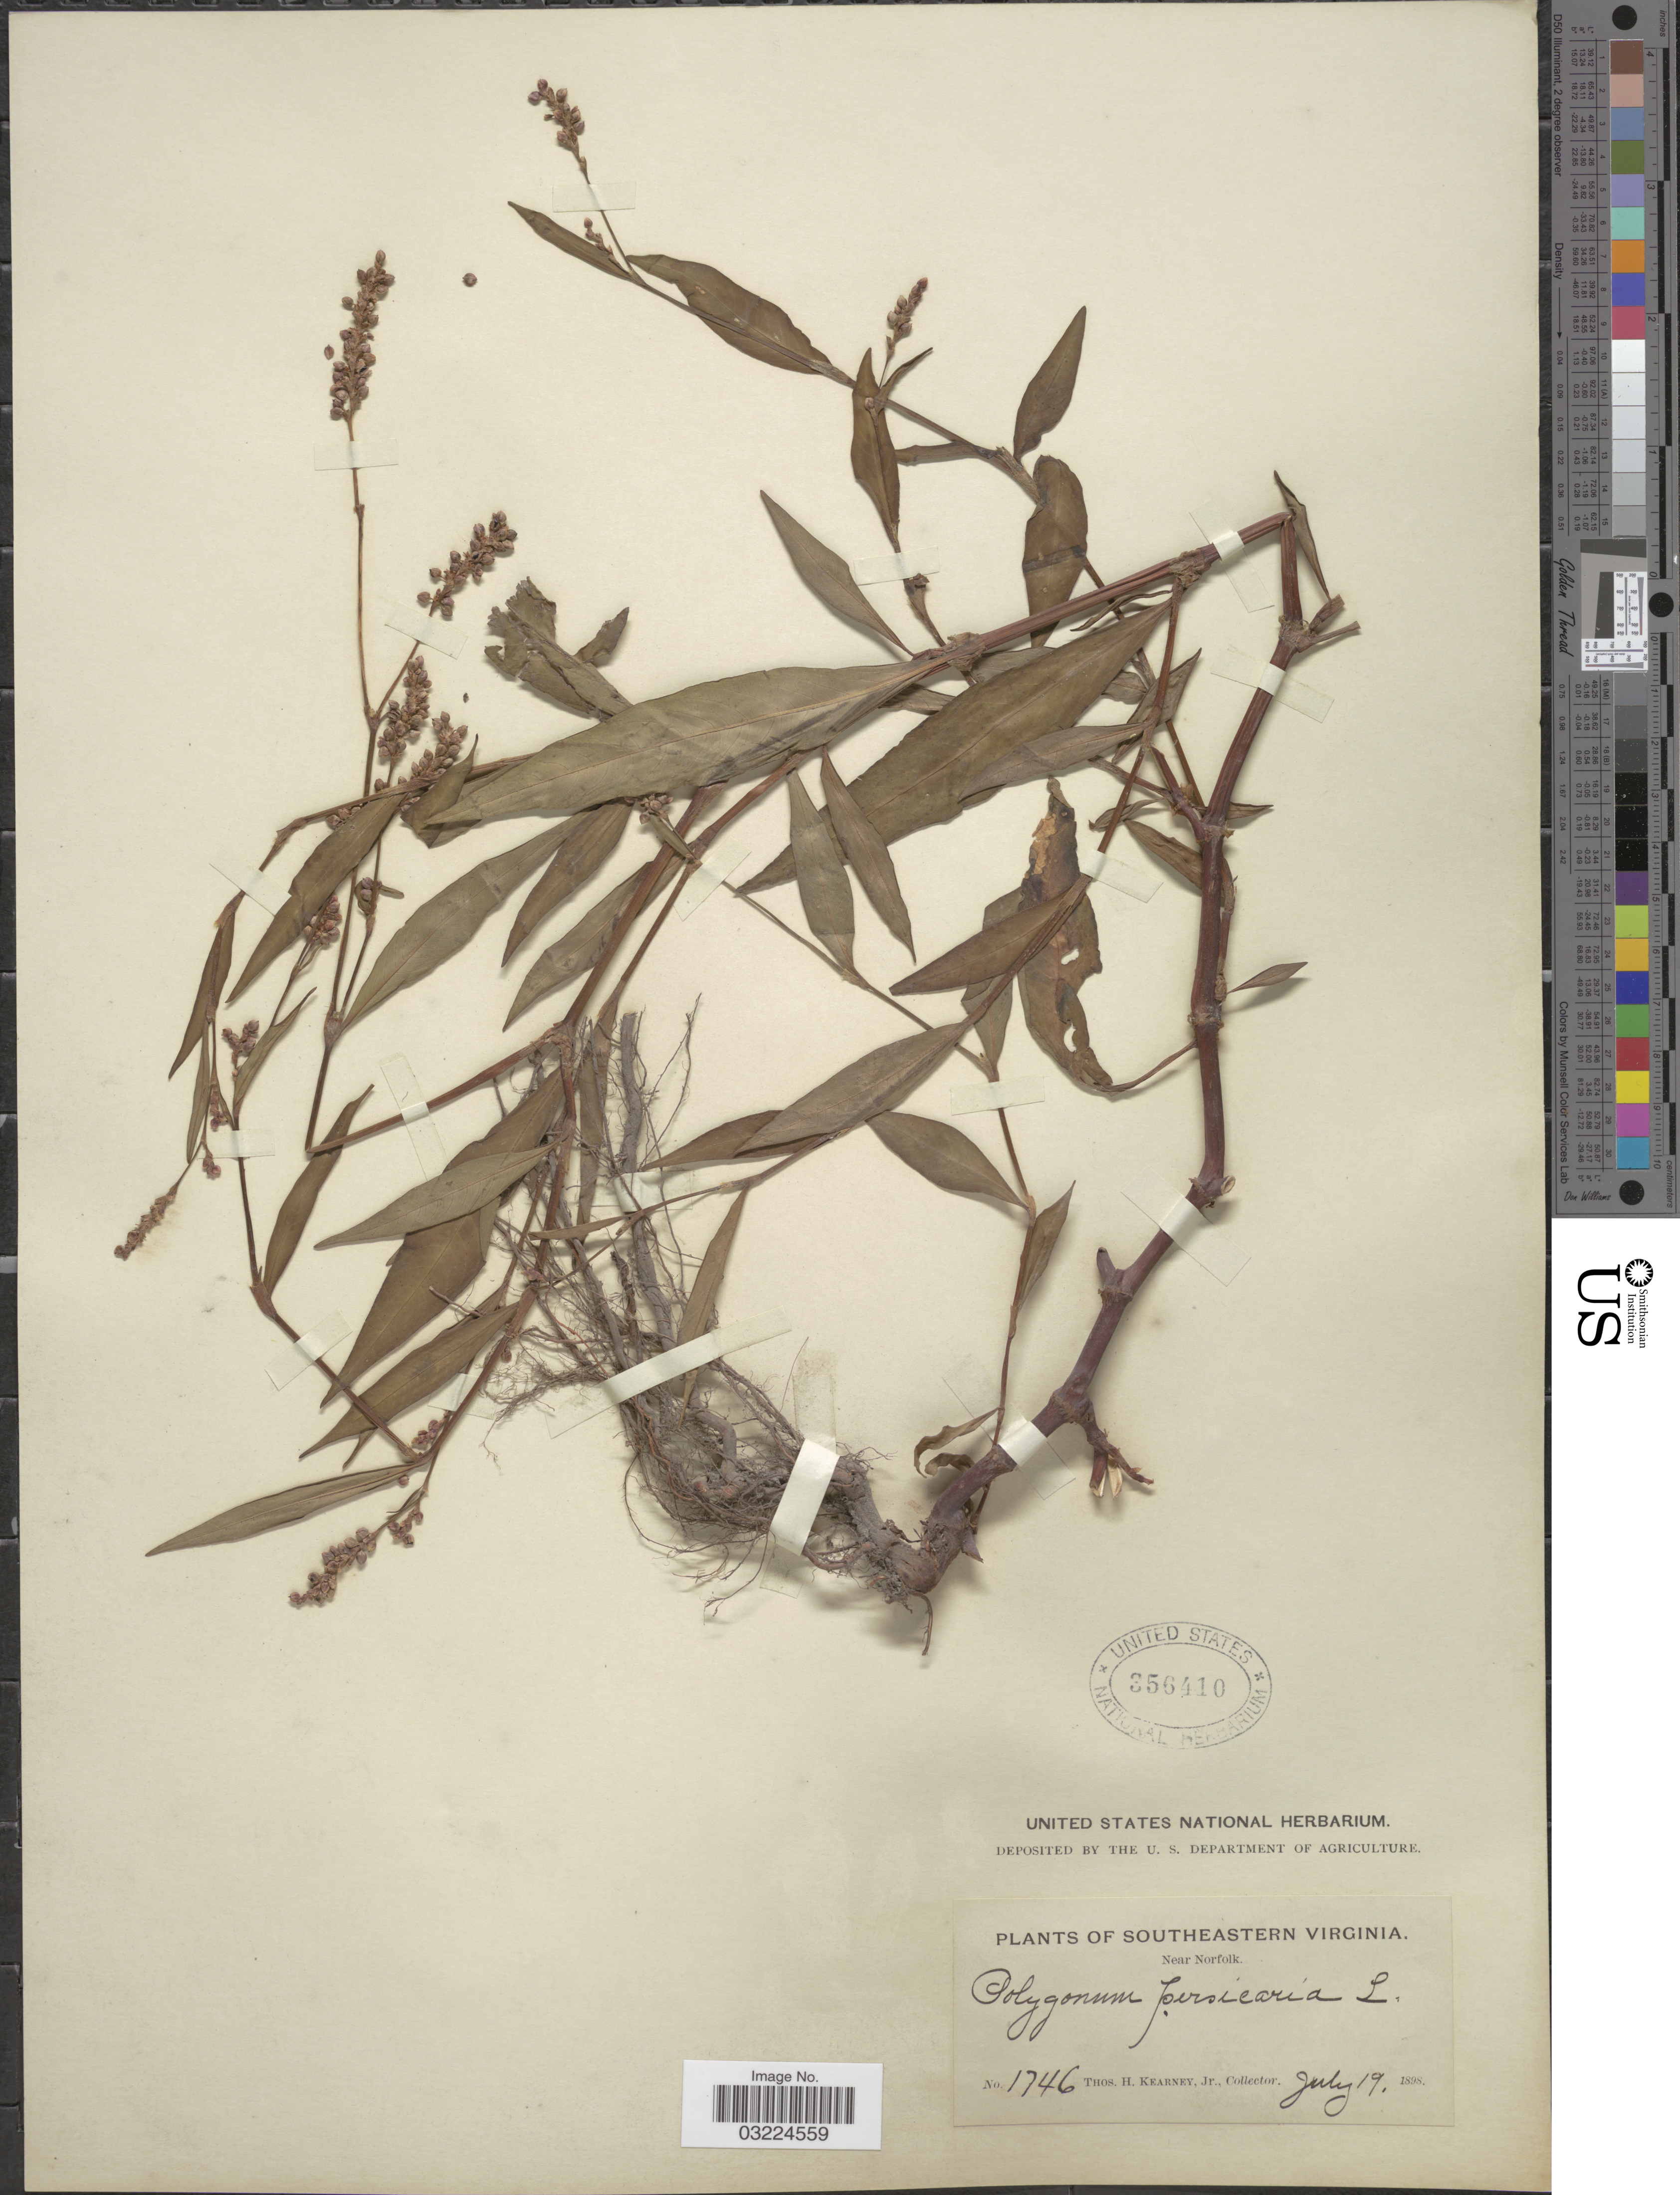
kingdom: Plantae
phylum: Tracheophyta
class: Magnoliopsida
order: Caryophyllales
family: Polygonaceae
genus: Persicaria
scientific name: Persicaria maculosa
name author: S.F. Gray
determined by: Atha, D. E.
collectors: T. H. Kearney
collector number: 1746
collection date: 1898-07-19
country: United States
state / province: Virginia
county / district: City of Norfolk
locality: Southeastern Virginia. Near Norfolk.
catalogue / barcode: US 356410